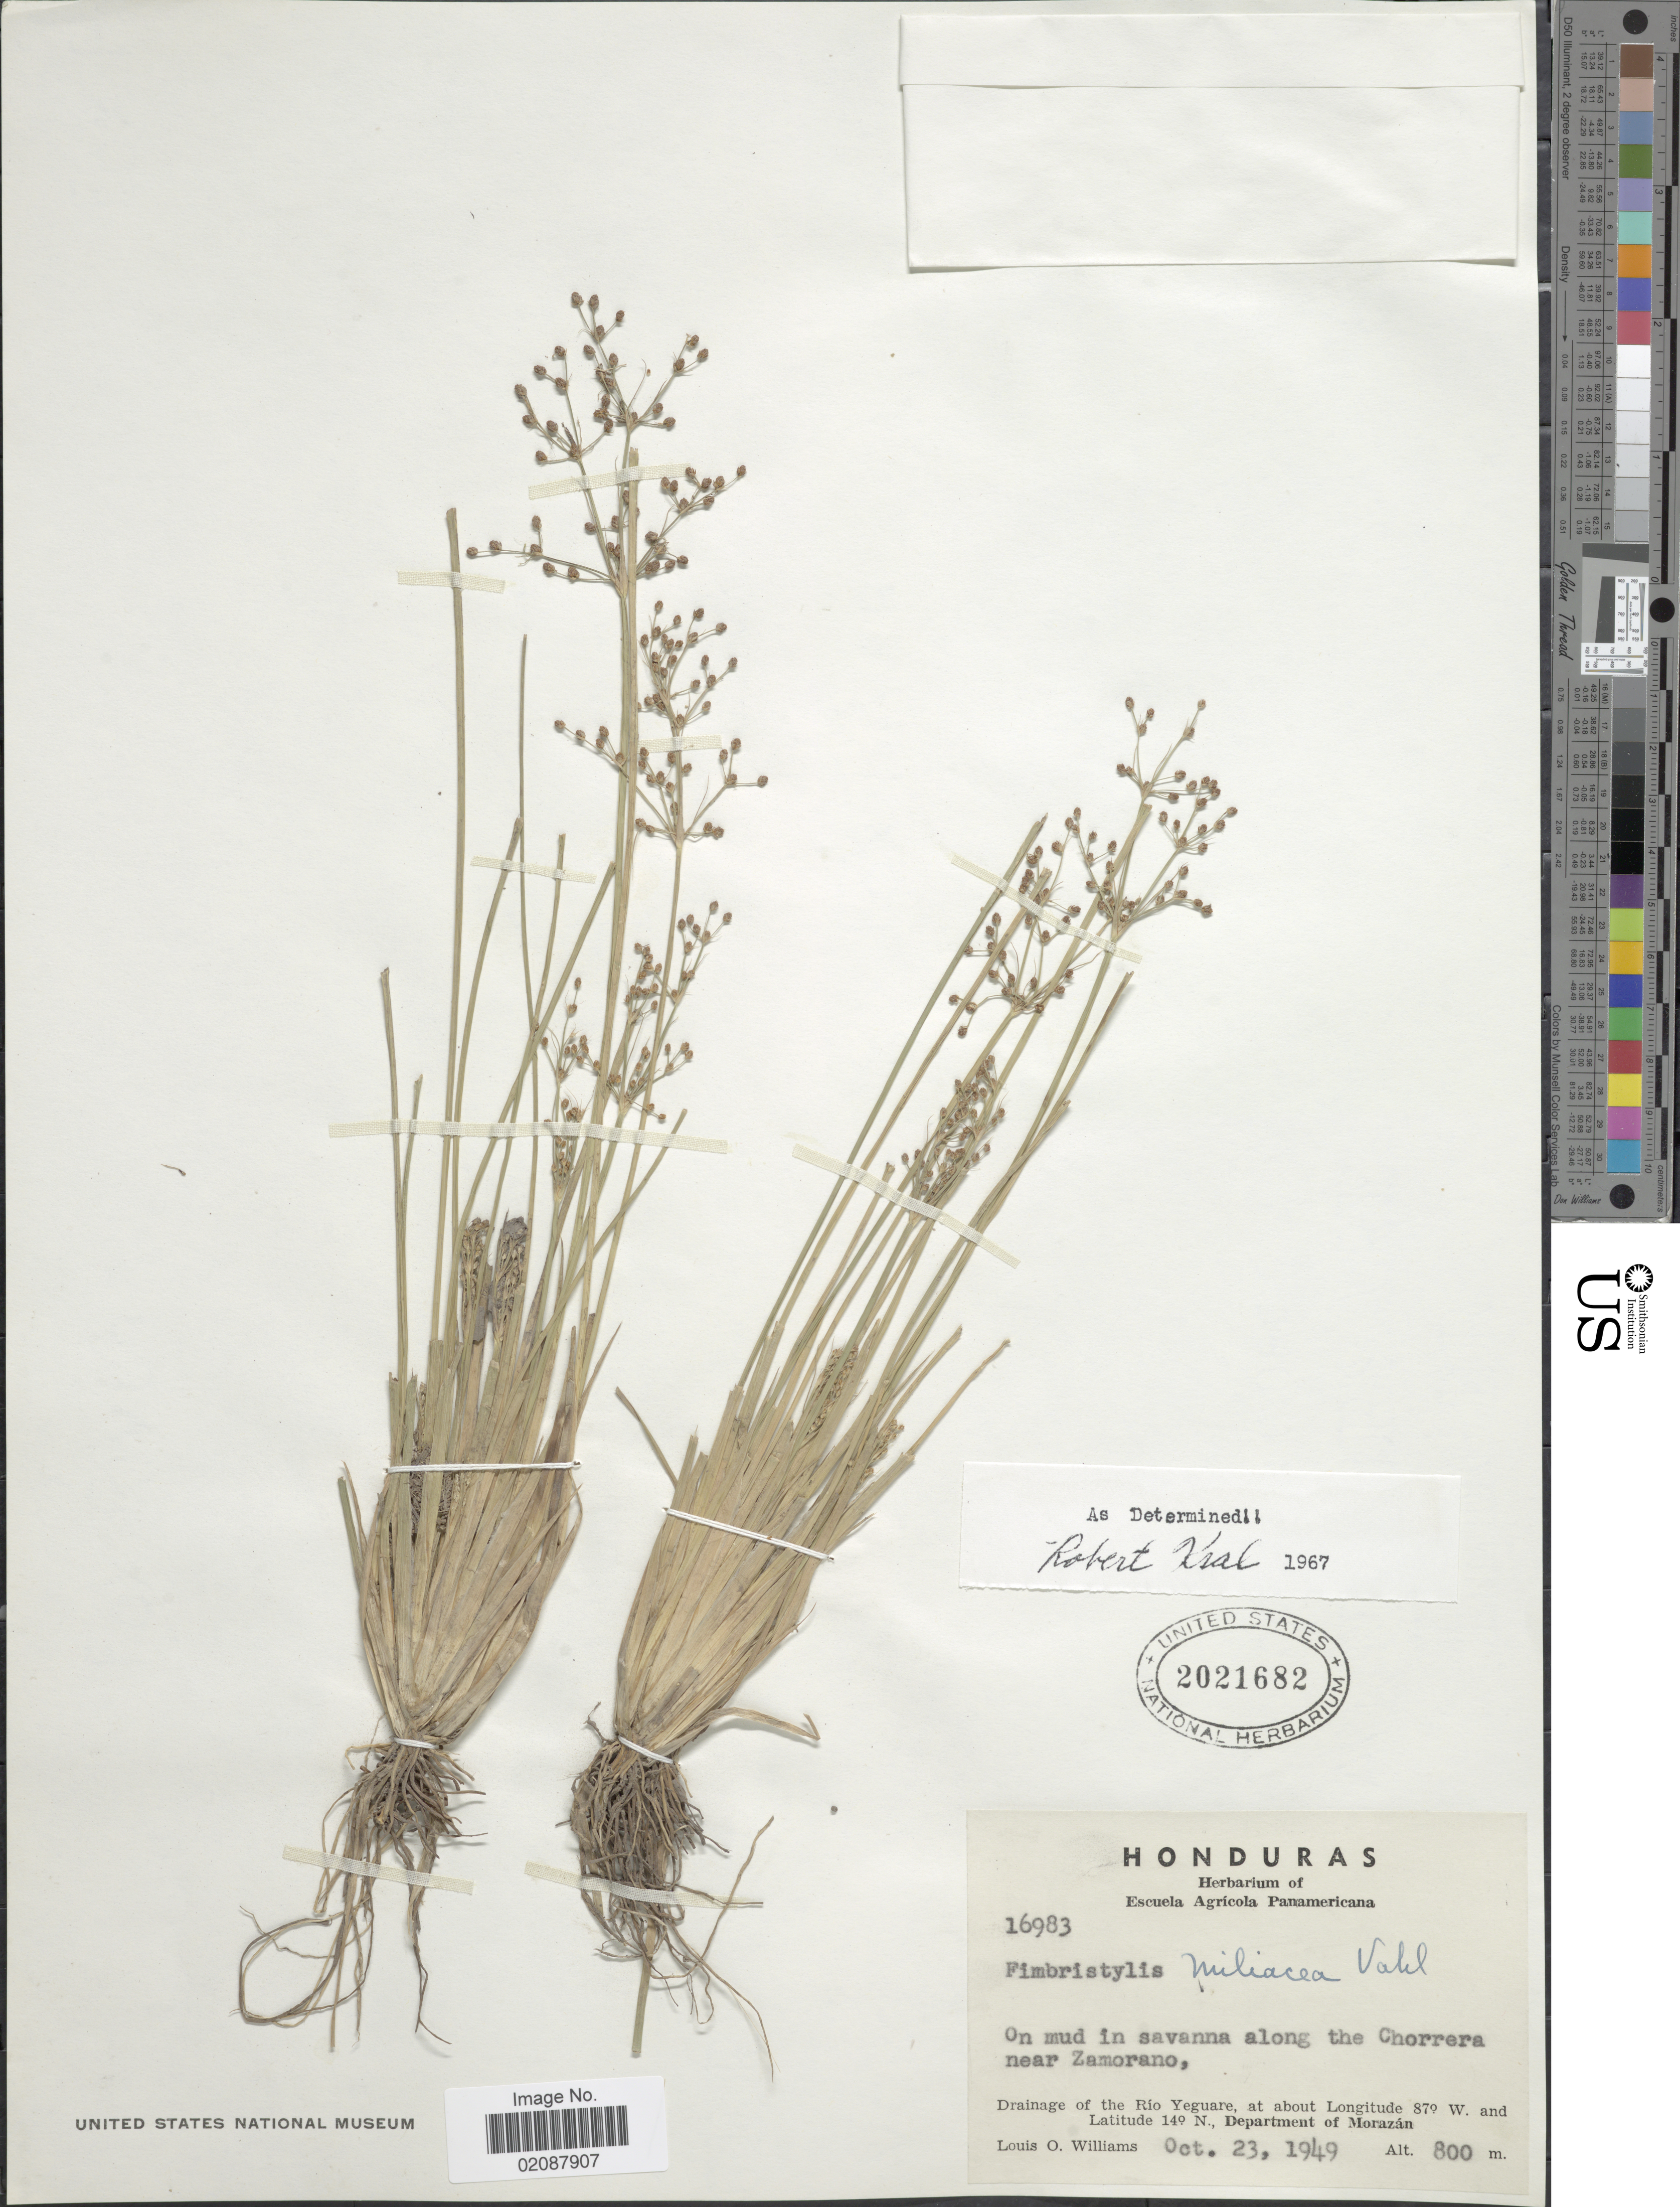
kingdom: Plantae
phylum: Tracheophyta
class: Liliopsida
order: Poales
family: Cyperaceae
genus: Fimbristylis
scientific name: Fimbristylis littoralis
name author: Gaudich.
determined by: Strong, M. T., (US), Smithsonian Institution - National Museum of Natural History (UNITED STATES)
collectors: L. O. Williams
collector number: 16983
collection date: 1949-10-23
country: Honduras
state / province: Fco. Morazán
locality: On mud in savanna along the Chorrera near Zamorano, Drainage of the Rio Yeguare, Department of Morazan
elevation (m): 800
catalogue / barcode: US 2021682